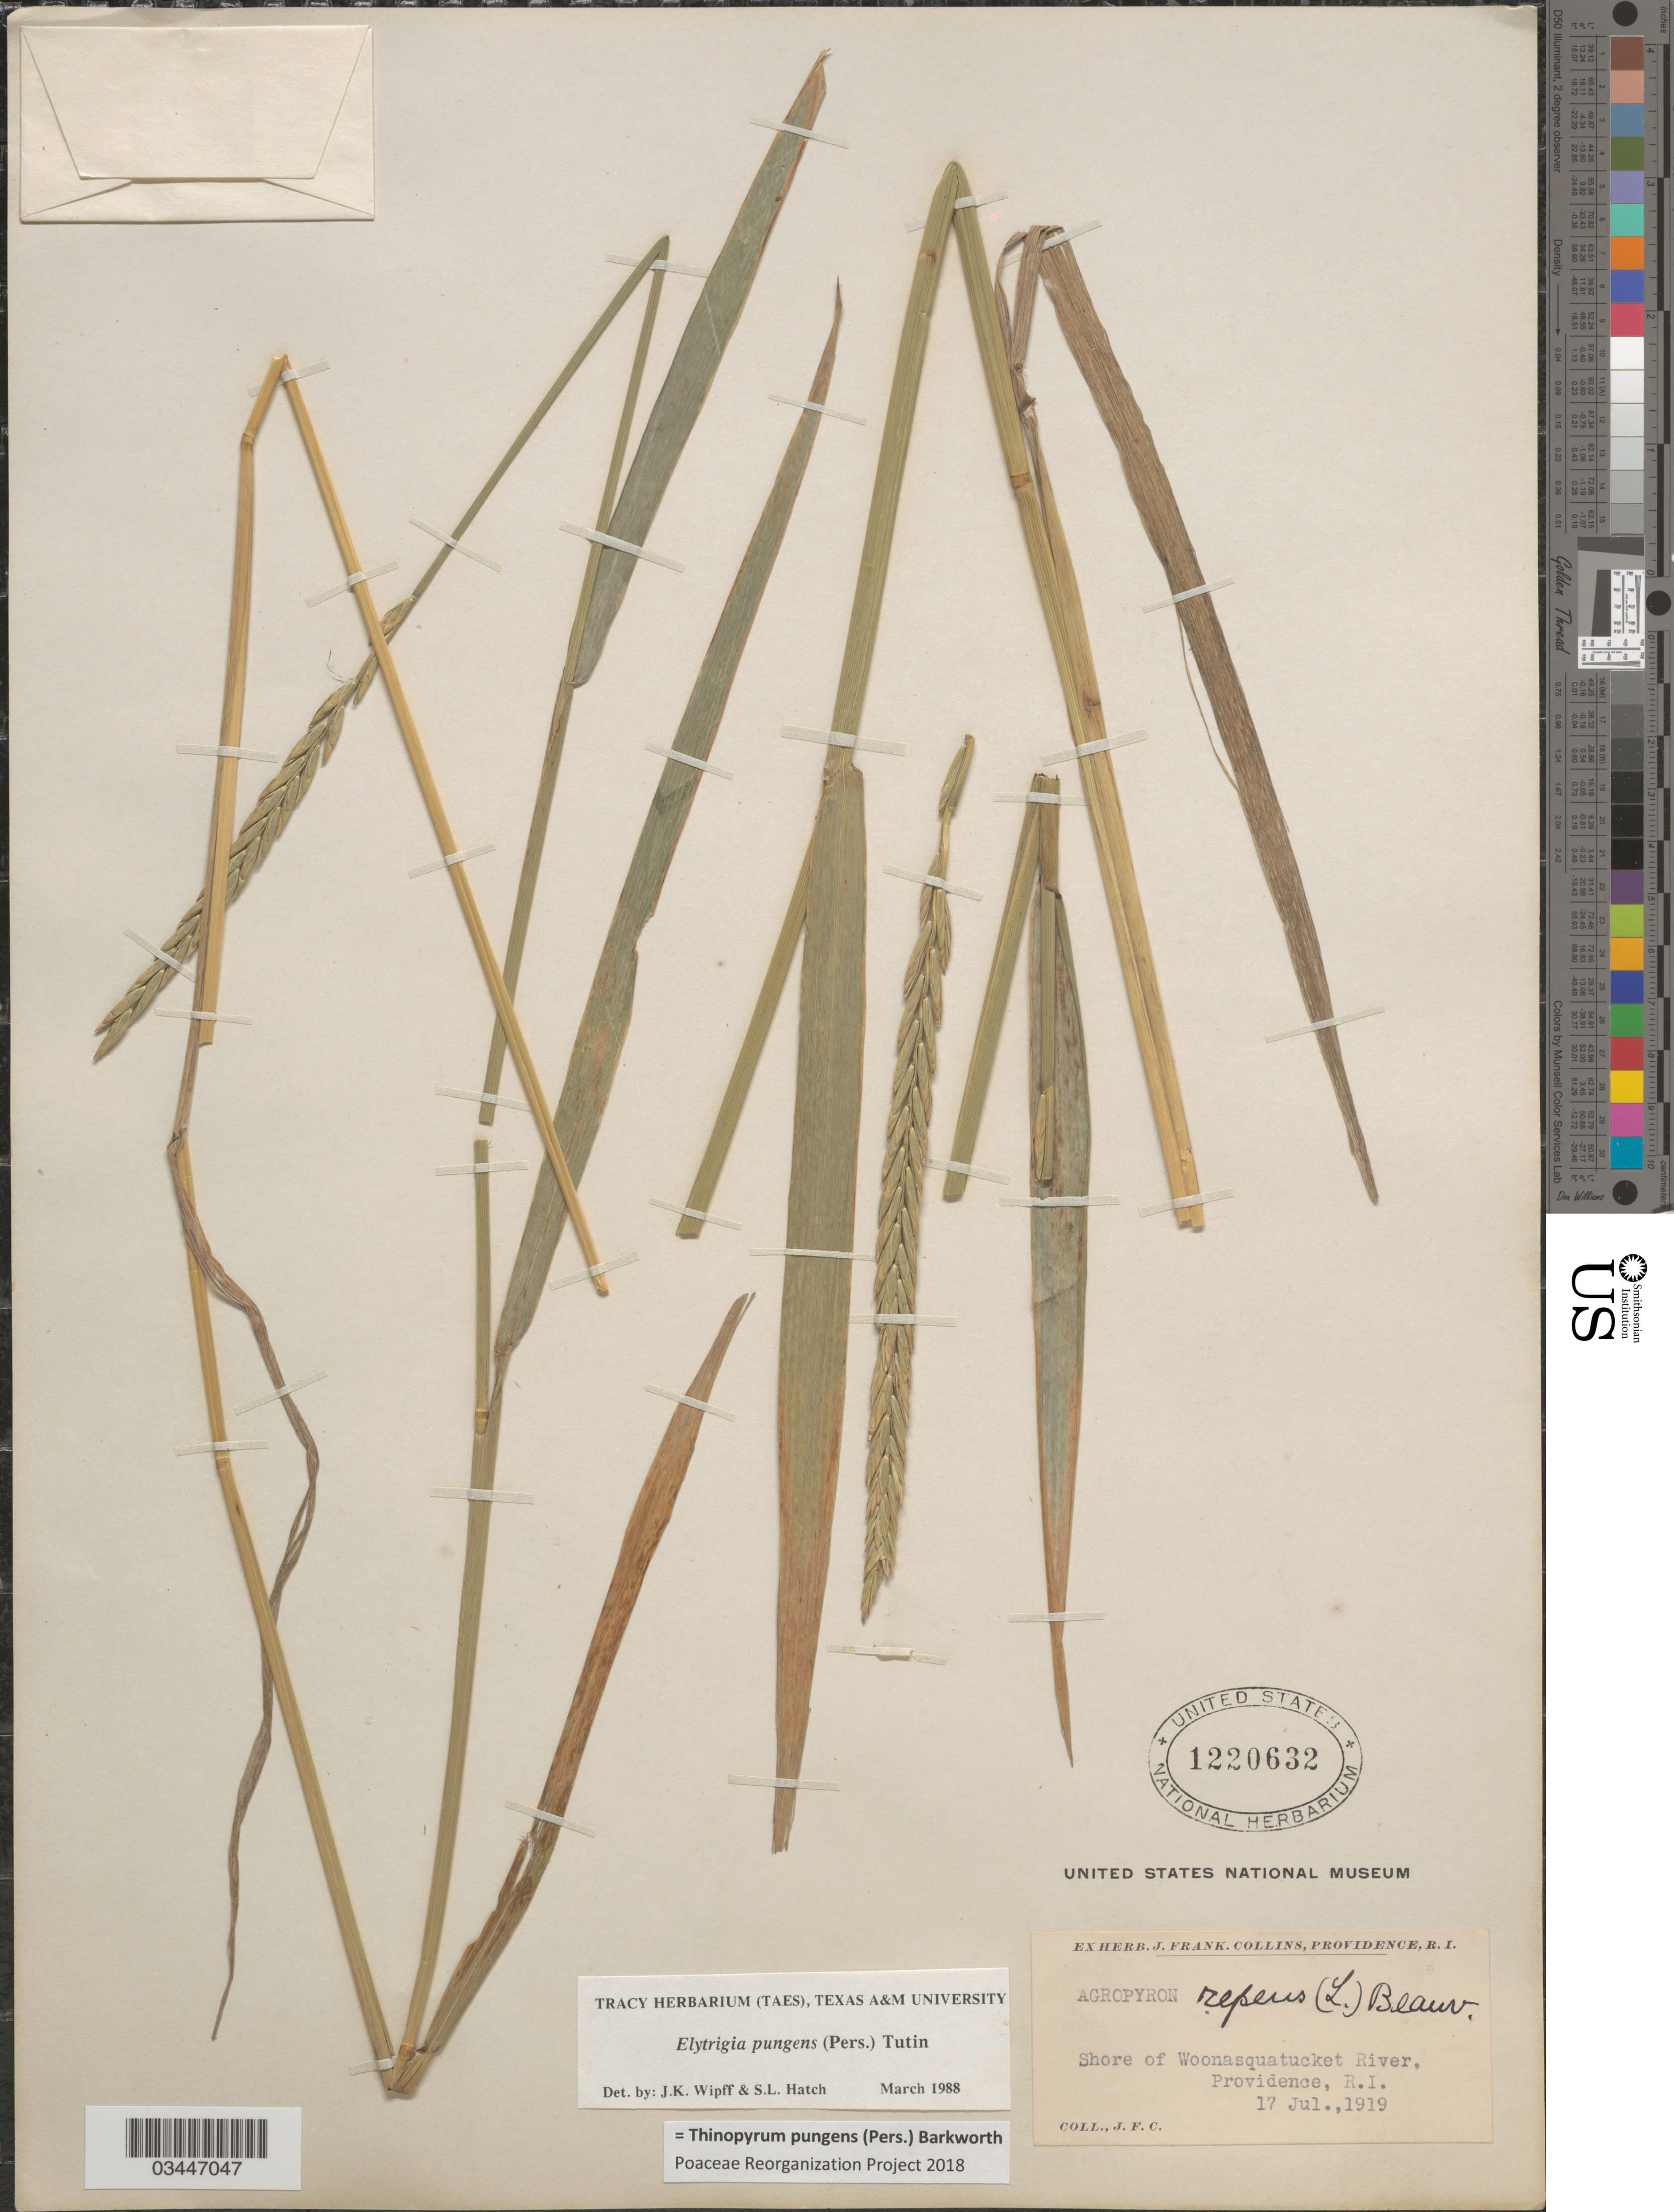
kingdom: Plantae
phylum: Tracheophyta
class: Liliopsida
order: Poales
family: Poaceae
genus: Thinopyrum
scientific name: Thinopyrum pungens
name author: (Pers.) Barkworth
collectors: J. Collins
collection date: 1919-07-17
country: United States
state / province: Rhode Island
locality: Shore of Woonasquatucket River, Providence.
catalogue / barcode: US 1220632